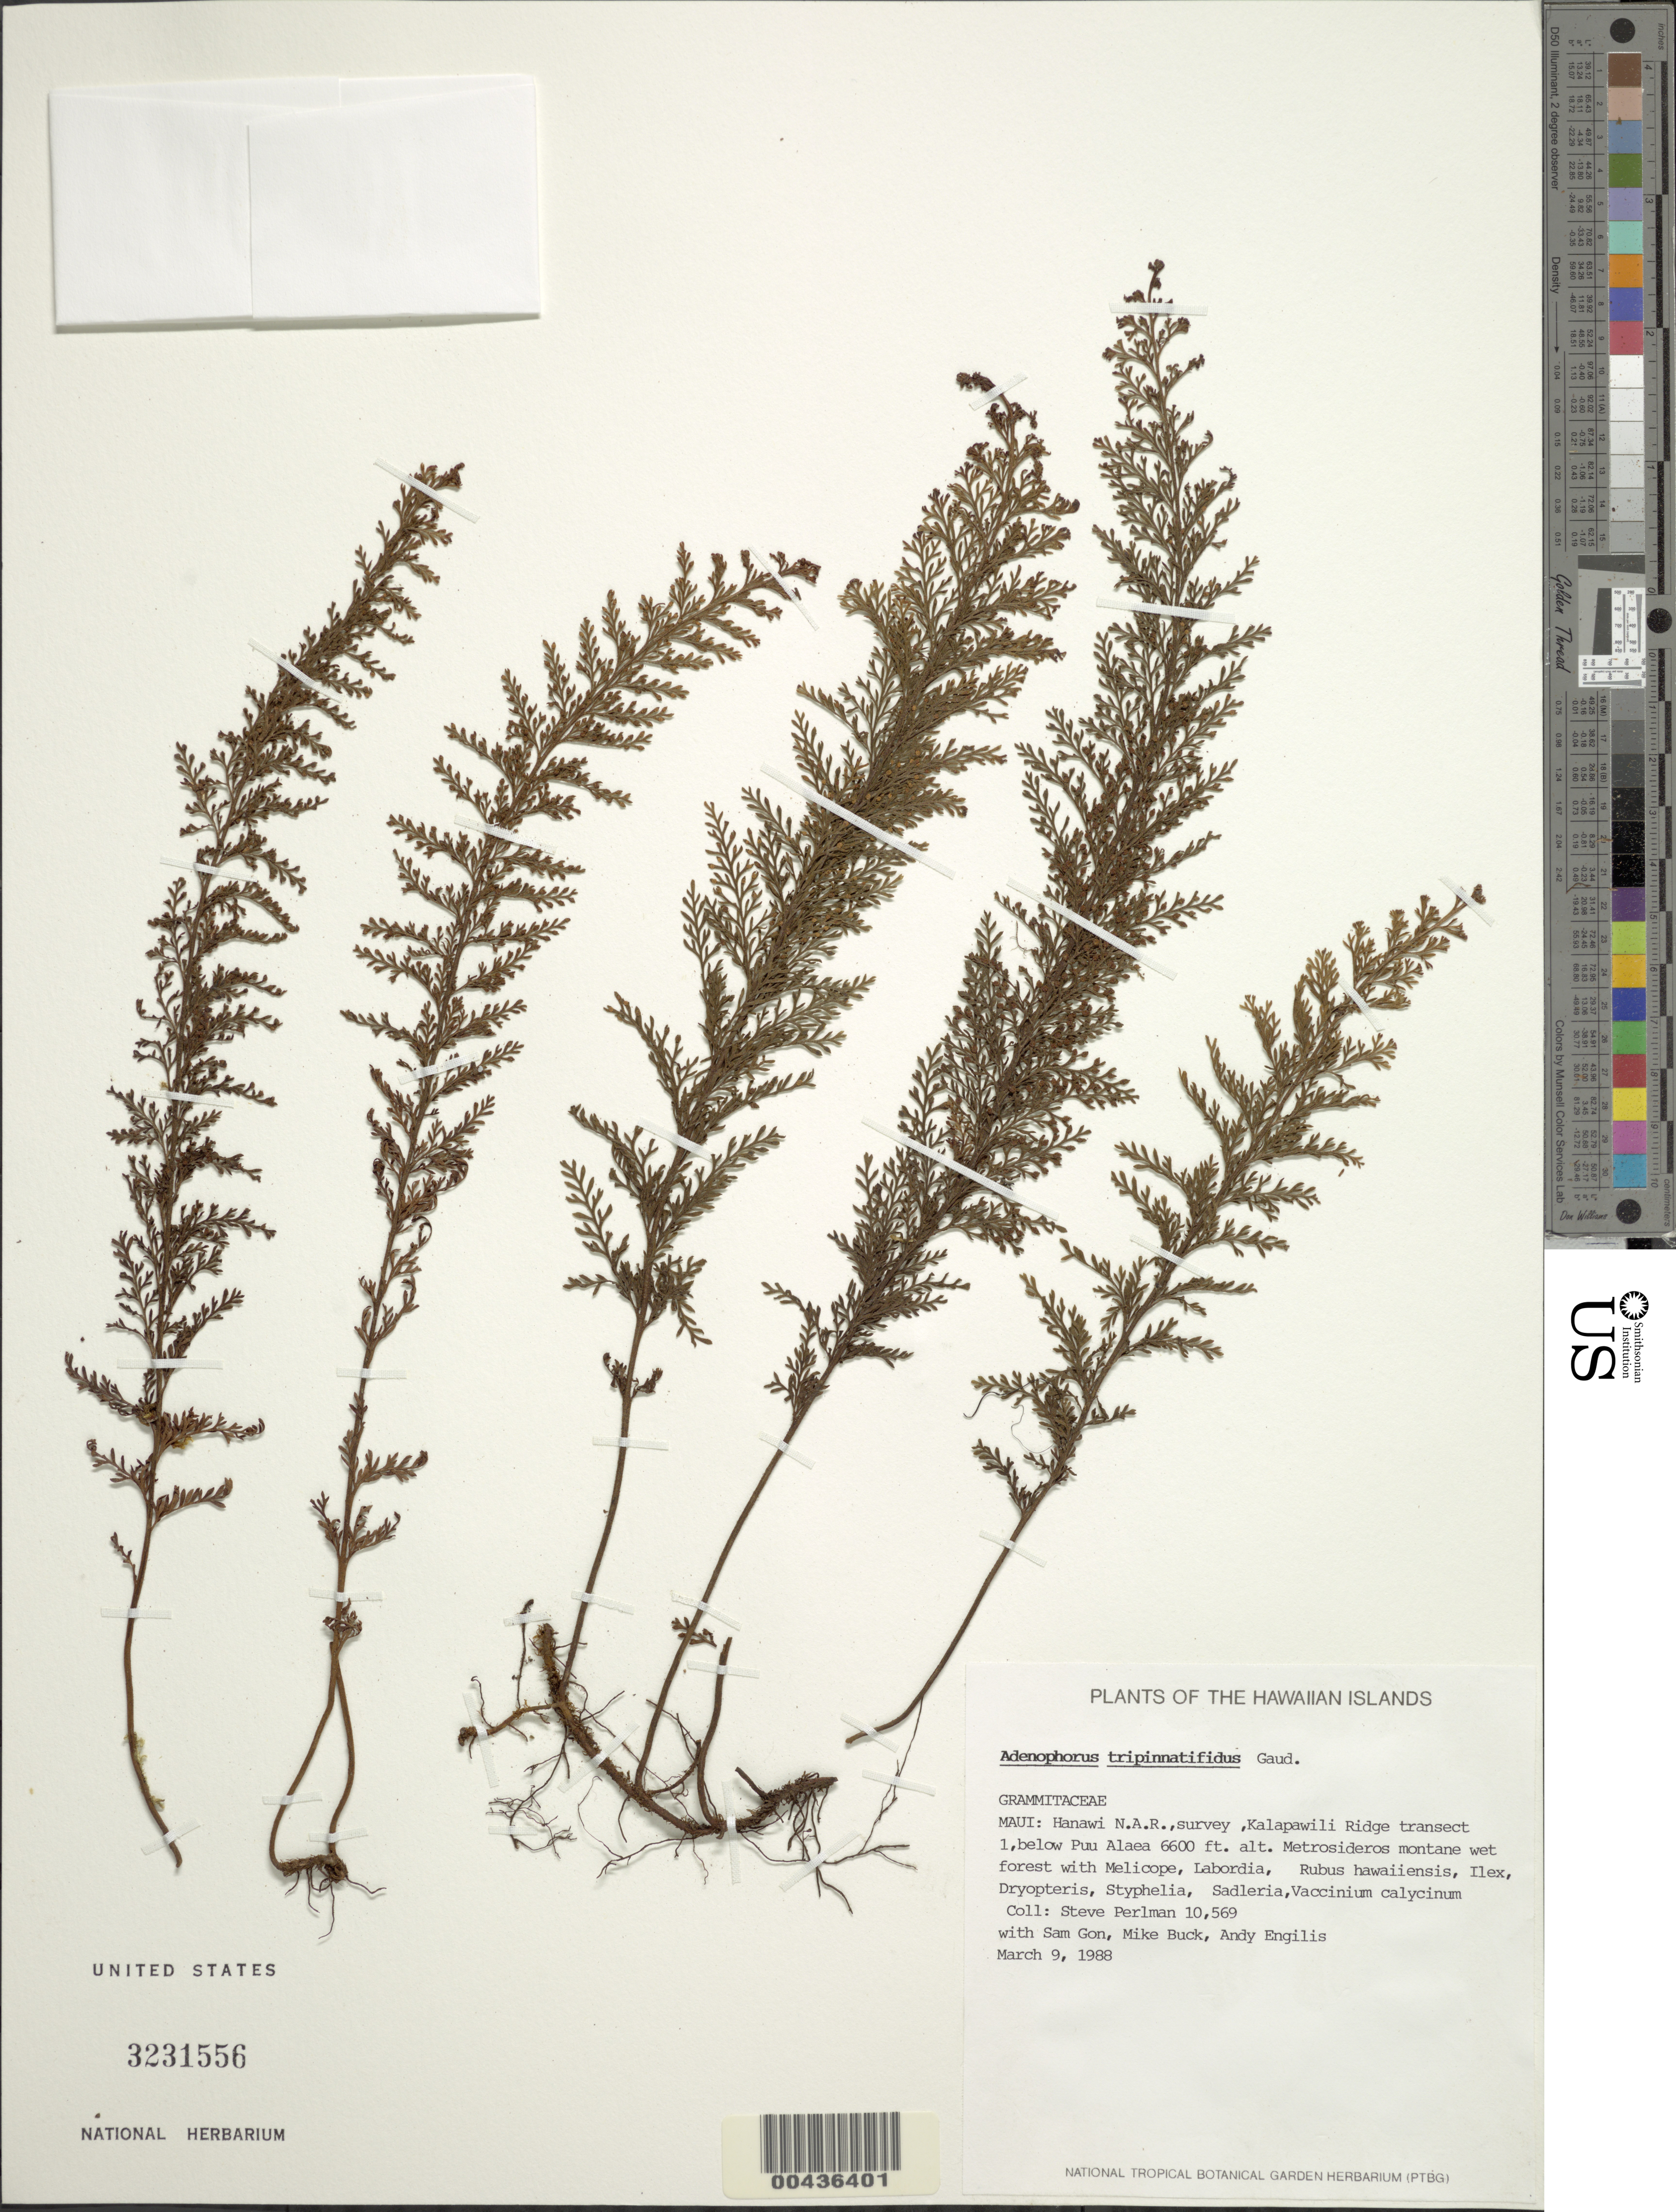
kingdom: Plantae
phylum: Tracheophyta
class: Polypodiopsida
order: Polypodiales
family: Polypodiaceae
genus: Adenophorus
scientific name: Adenophorus tripinnatifidus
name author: Gaudich.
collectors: S. P. Perlman, S. Gon, M. Buck & A. Engilis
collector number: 10569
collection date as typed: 9 Mar 1988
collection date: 1988-03-09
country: United States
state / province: Hawaii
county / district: Maui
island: Maui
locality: Hanawi N.A.R., survey, Kalapawili Ridge transect 1, below Puu Alaea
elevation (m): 2012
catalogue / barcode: US 3231556